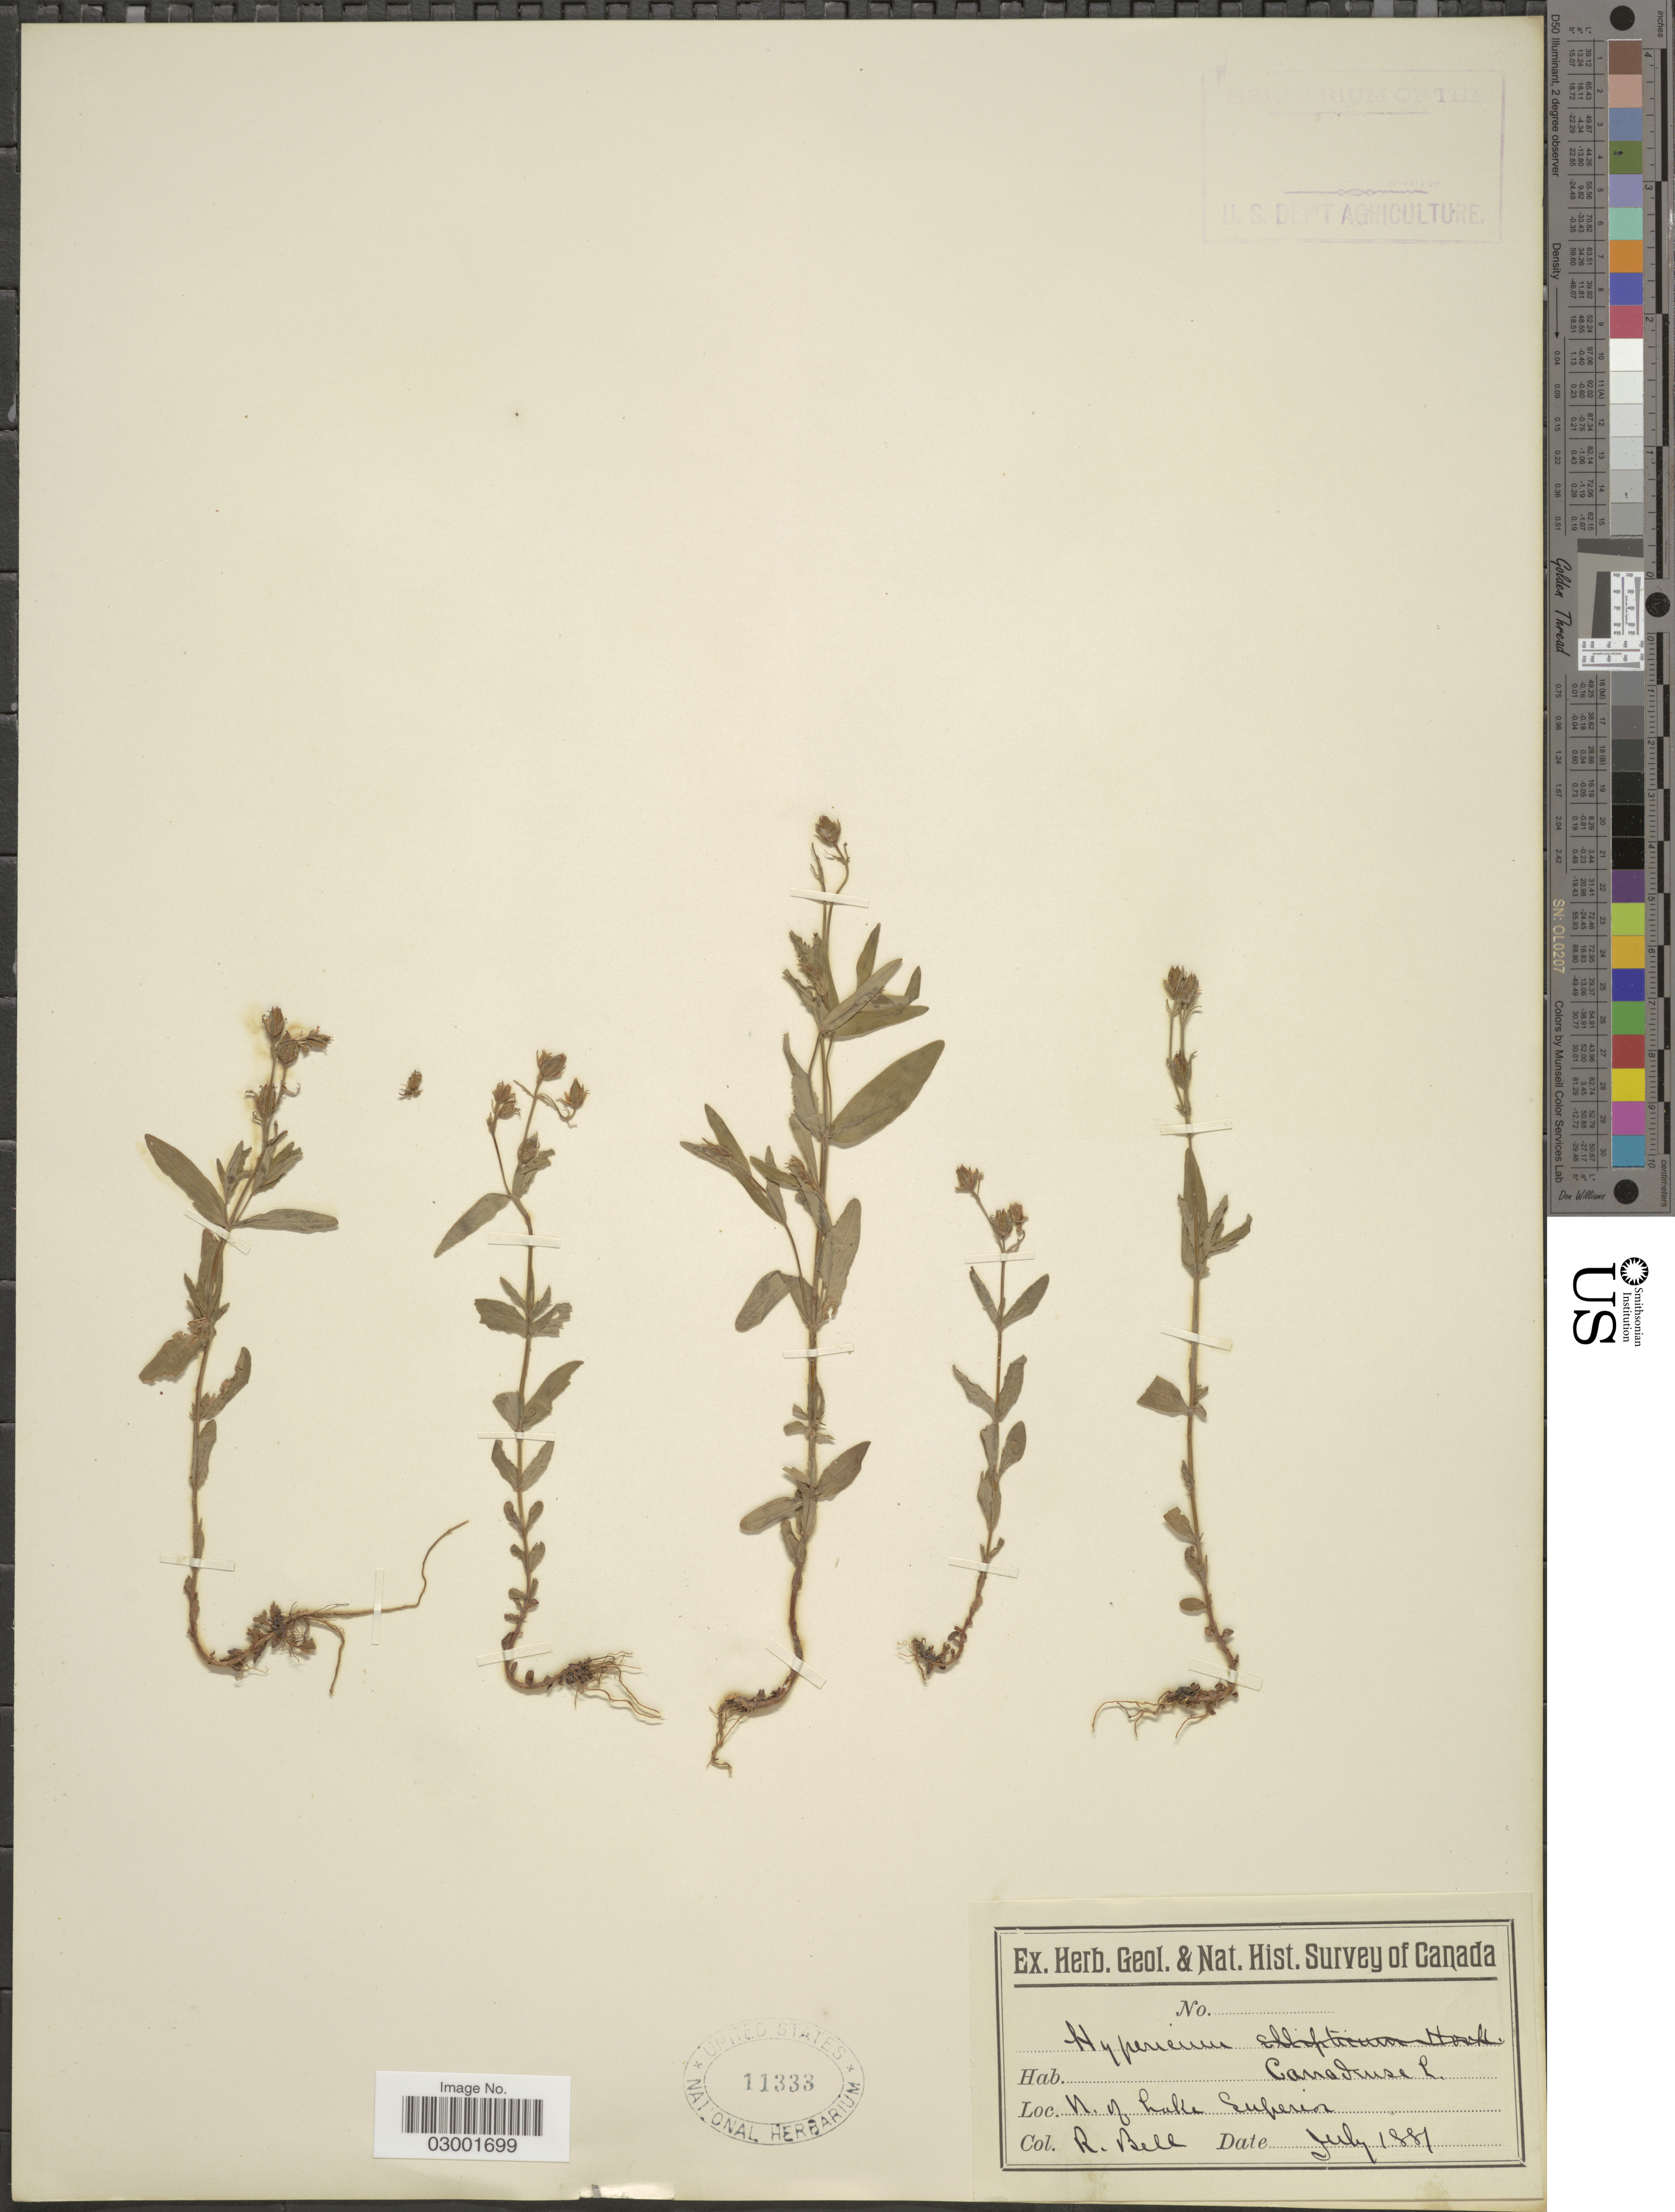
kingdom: Plantae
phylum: Tracheophyta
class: Magnoliopsida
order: Malpighiales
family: Hypericaceae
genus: Hypericum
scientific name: Hypericum majus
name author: (A. Gray) Britton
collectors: C. R. Bell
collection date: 1881-07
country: Canada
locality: N. of Lake Superior.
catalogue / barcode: US 11333